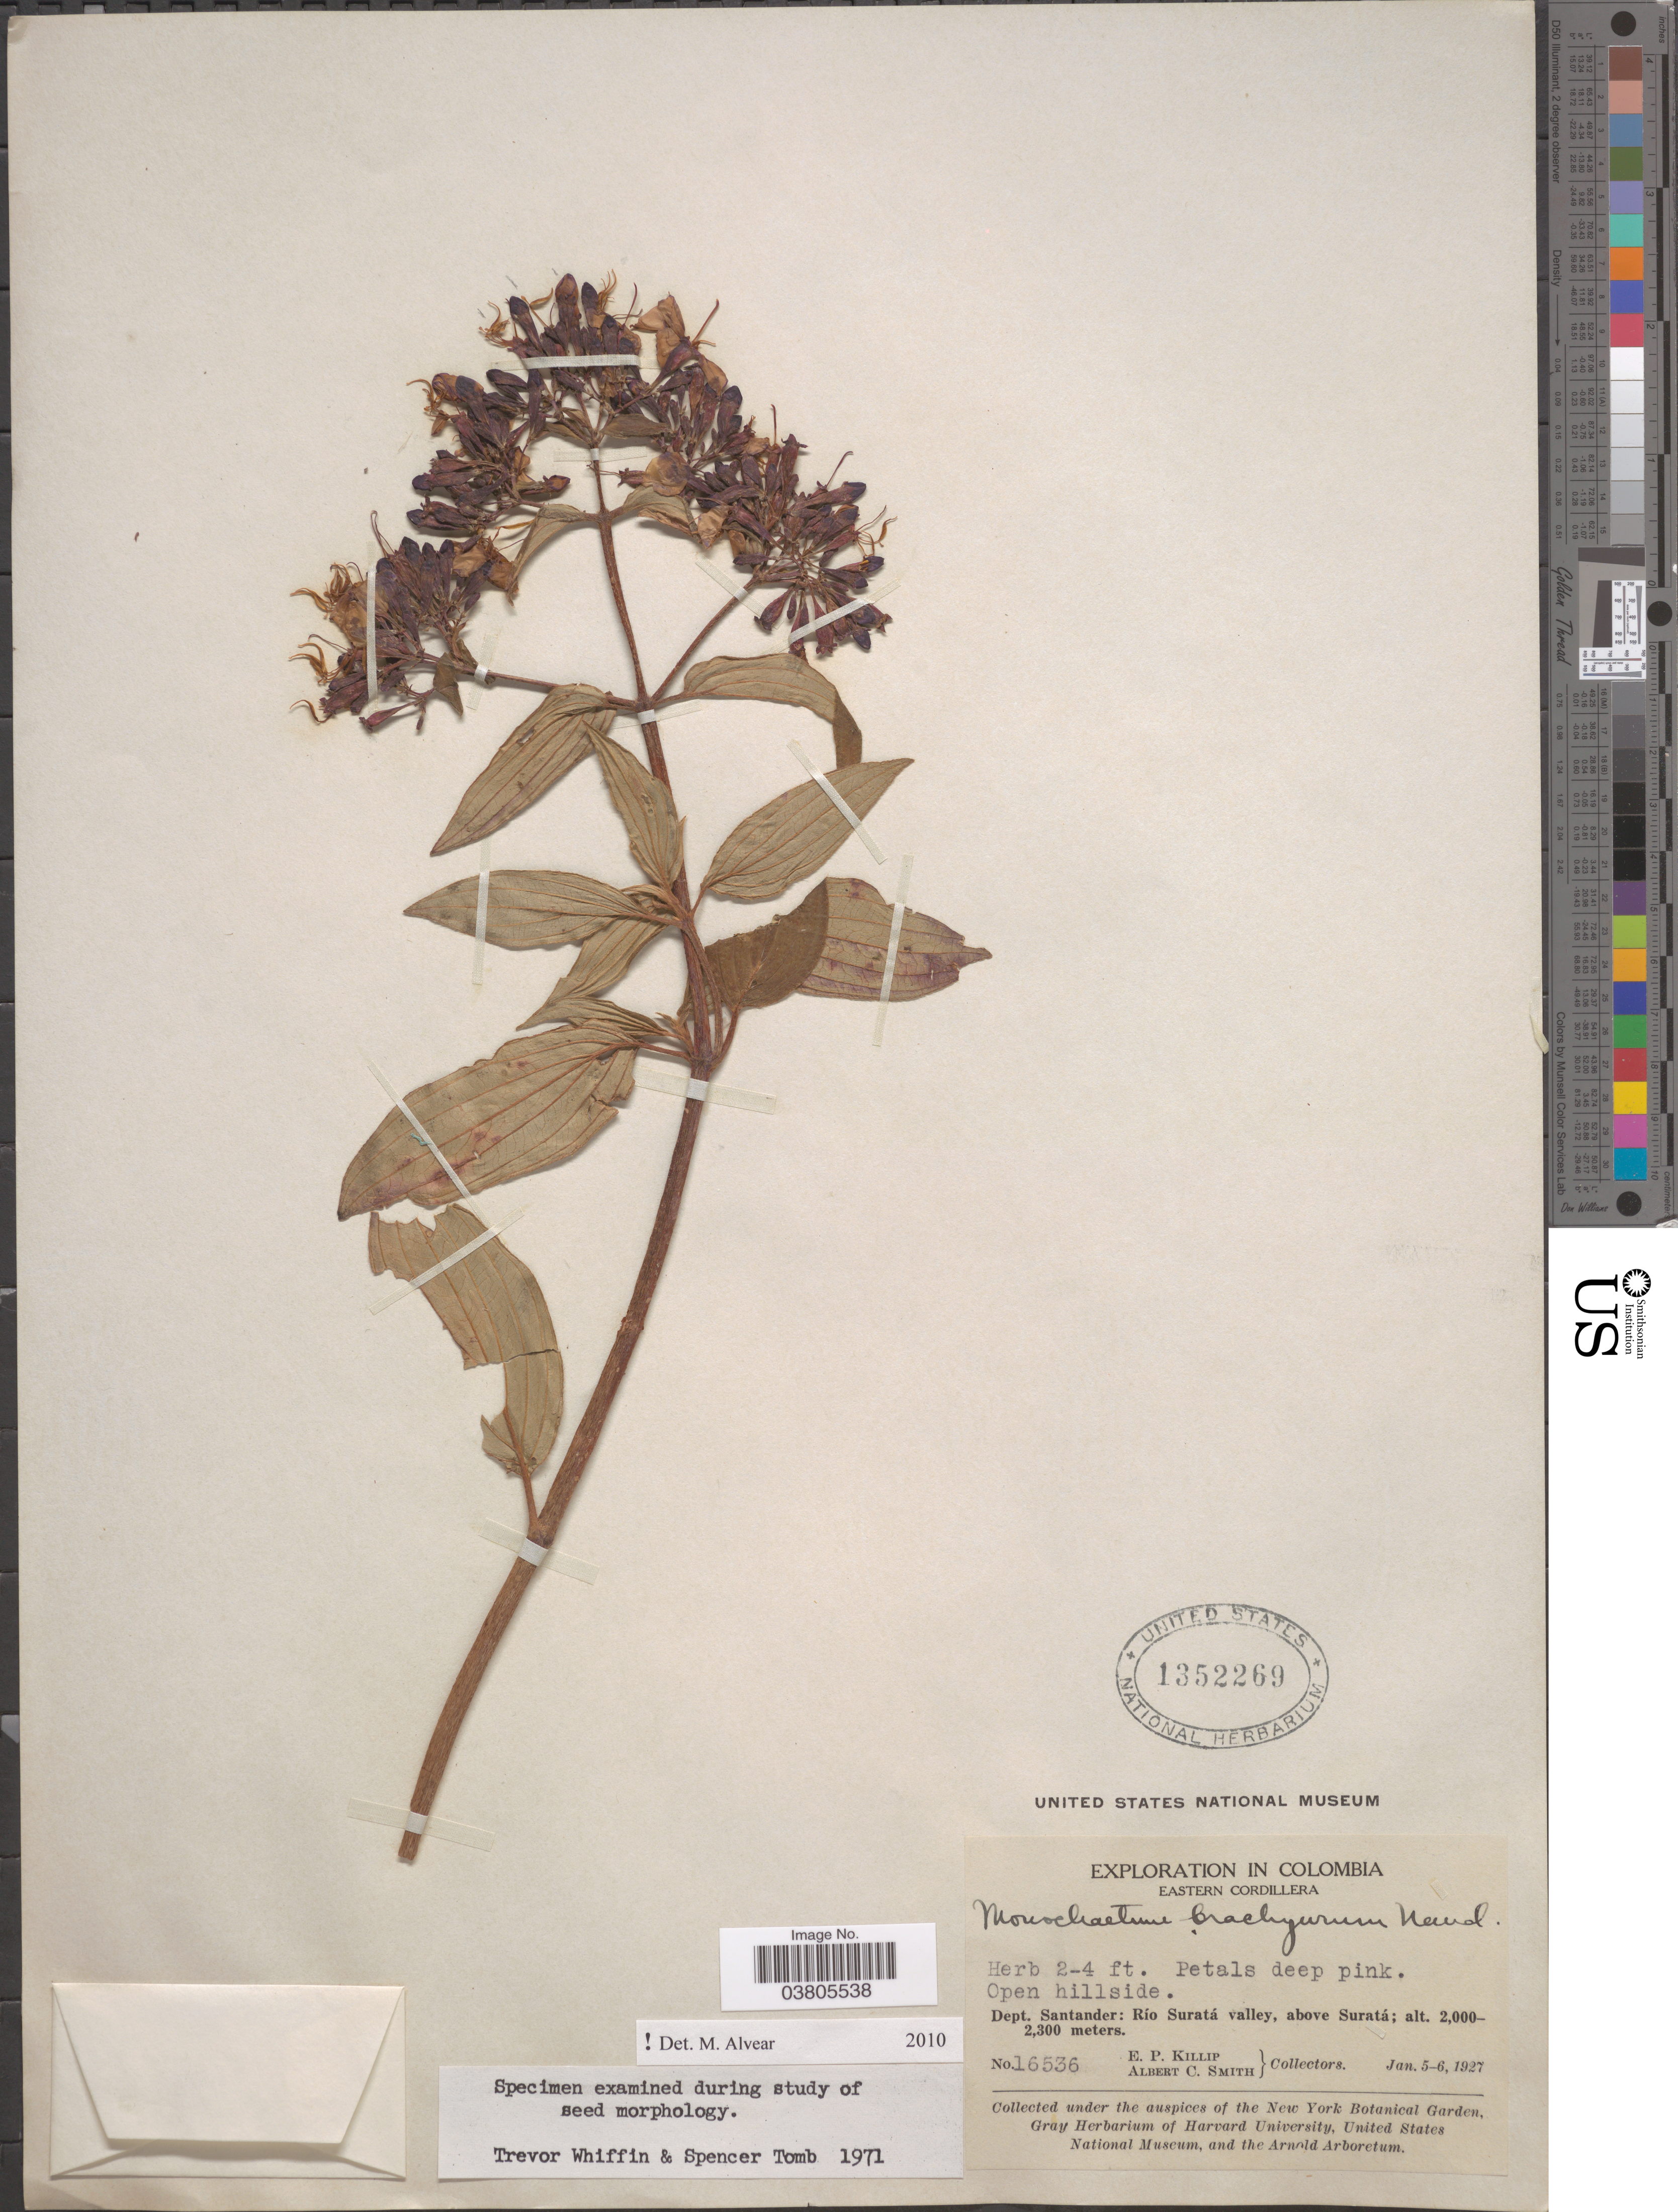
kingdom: Plantae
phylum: Tracheophyta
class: Magnoliopsida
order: Myrtales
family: Melastomataceae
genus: Monochaetum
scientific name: Monochaetum brachyurum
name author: Naudin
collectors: E. P. Killip & A. C. Smith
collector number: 16536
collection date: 1927-01-05/1927-01-06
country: Colombia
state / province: Santander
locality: Eastern Cordillera. Dept. Santander: Río Suratá valley, above Suratá.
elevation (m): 2000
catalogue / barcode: US 1352269